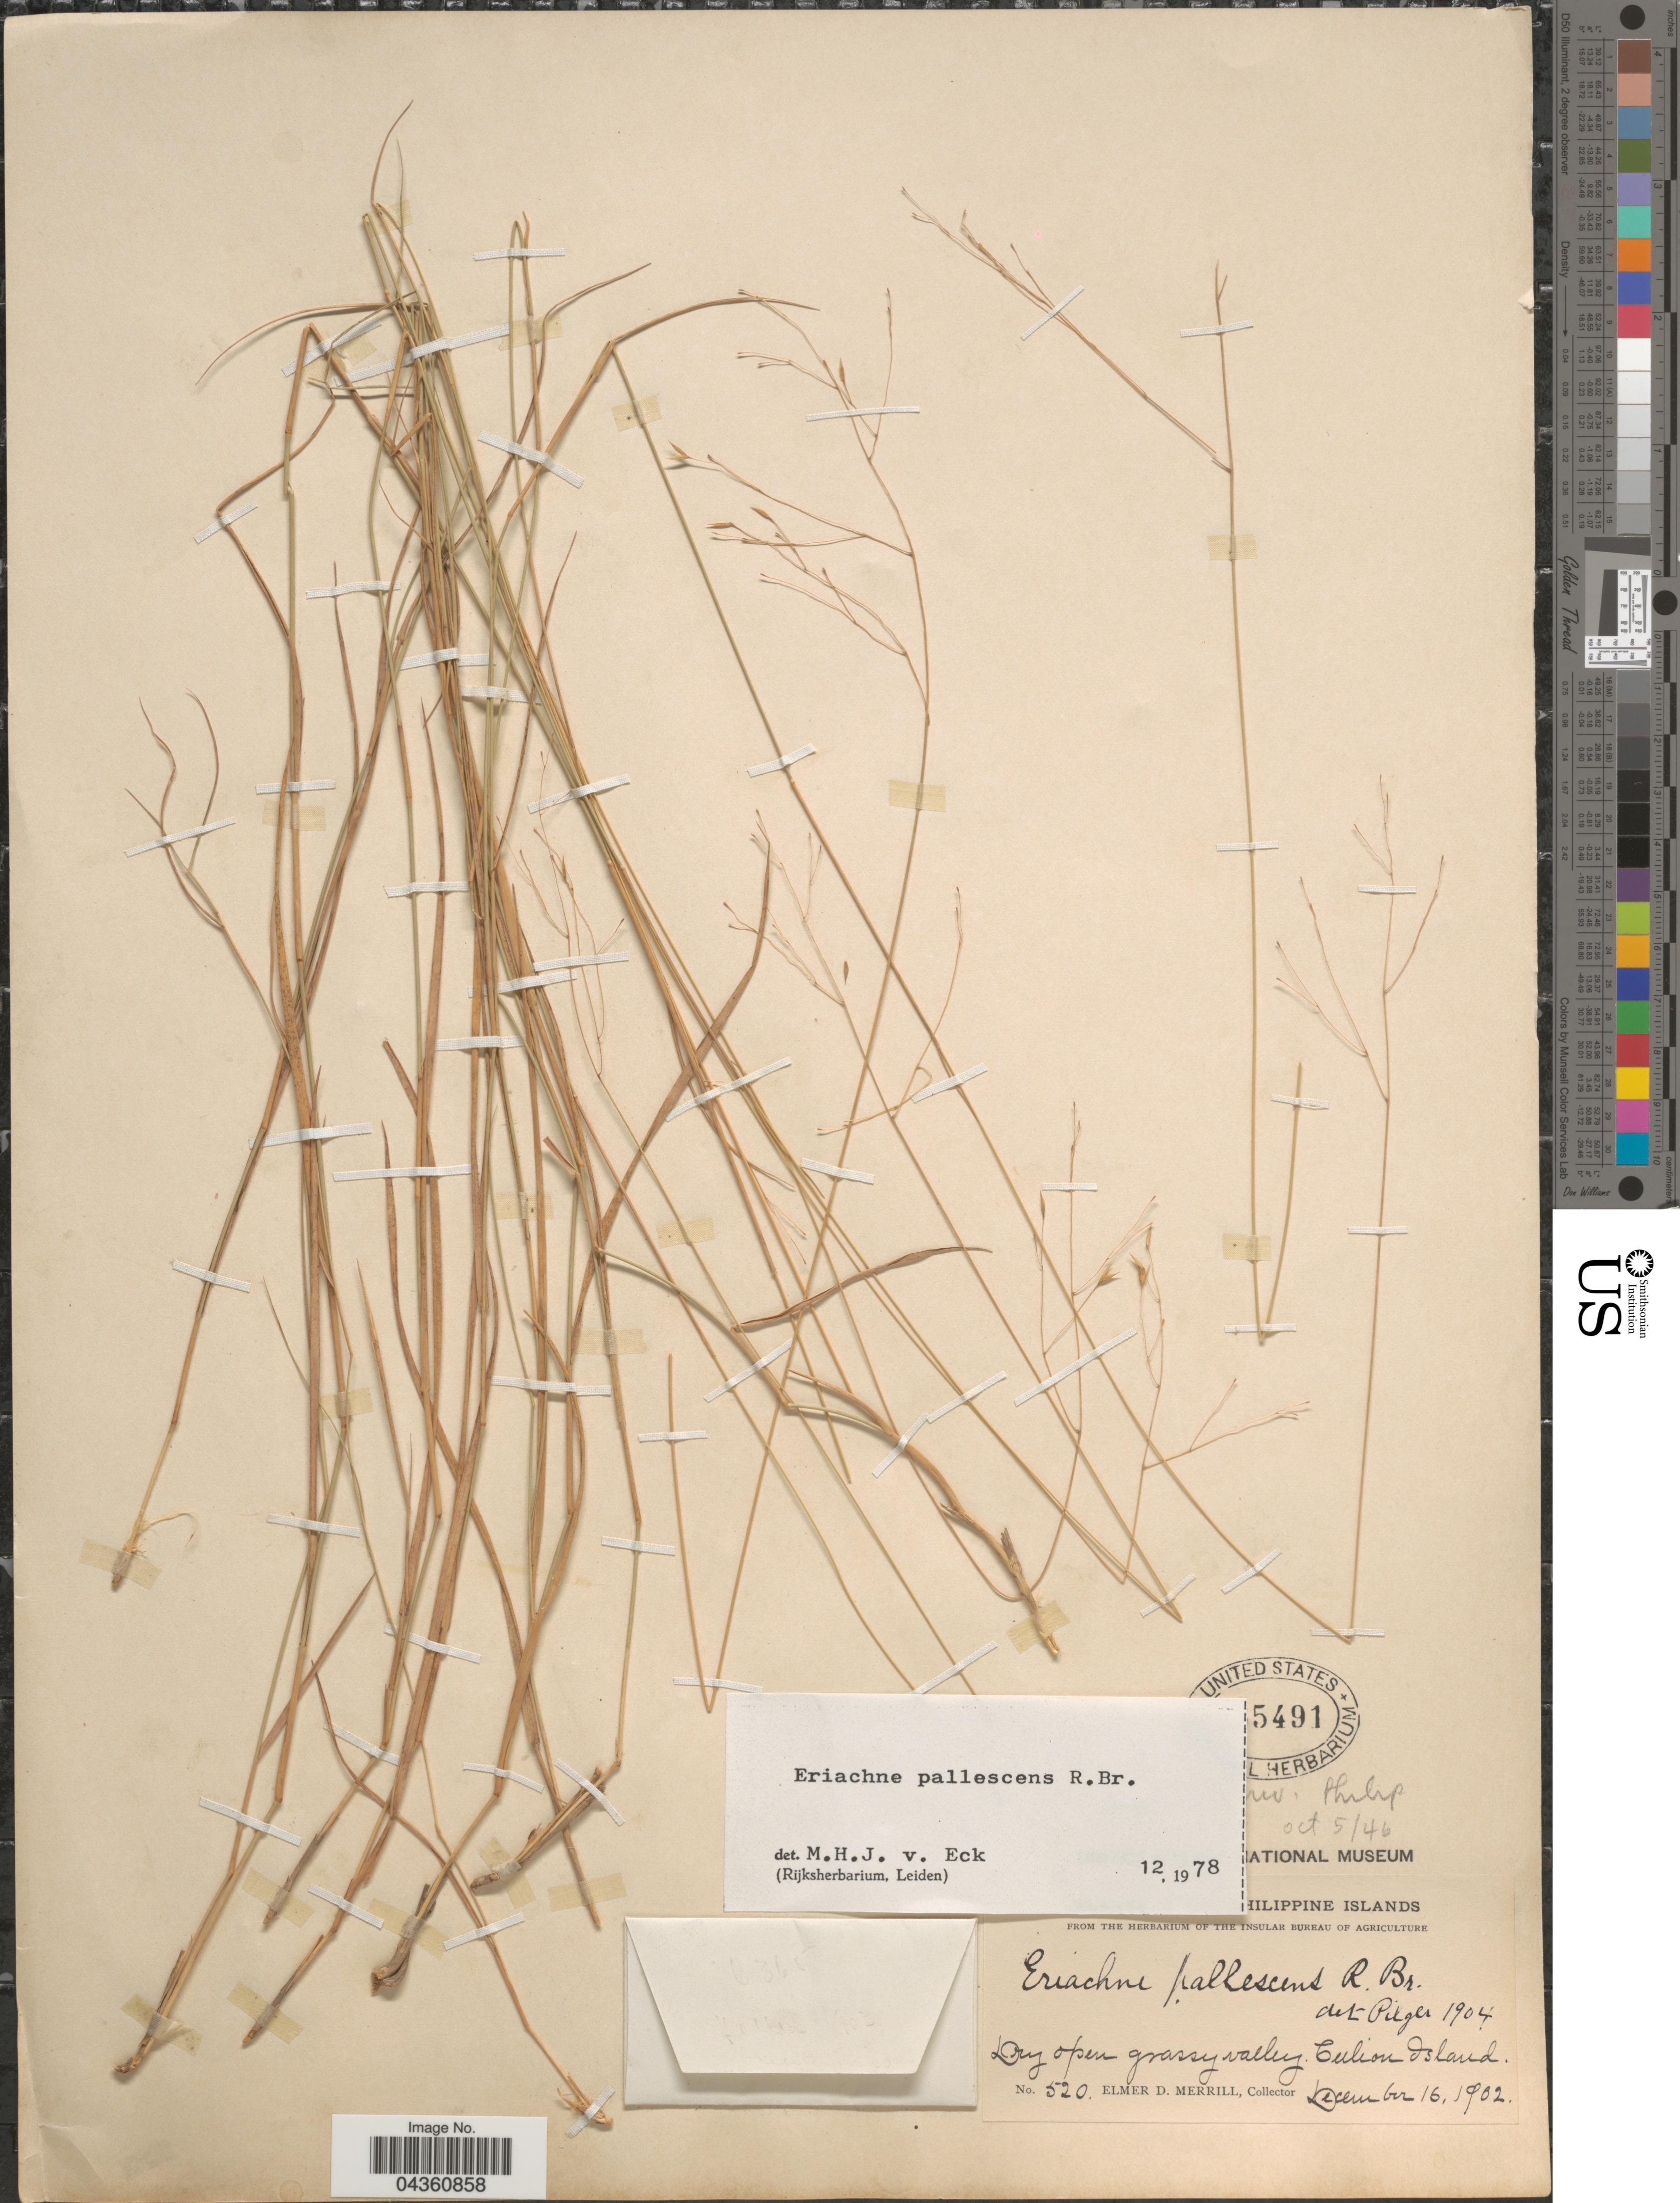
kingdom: Plantae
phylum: Tracheophyta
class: Liliopsida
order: Poales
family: Poaceae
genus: Eriachne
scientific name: Eriachne pallescens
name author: R. Br.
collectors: E. D. Merrill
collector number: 520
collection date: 1902-12-16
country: Philippines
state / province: Mimaropa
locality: Dry open grassy valley Culion Island.